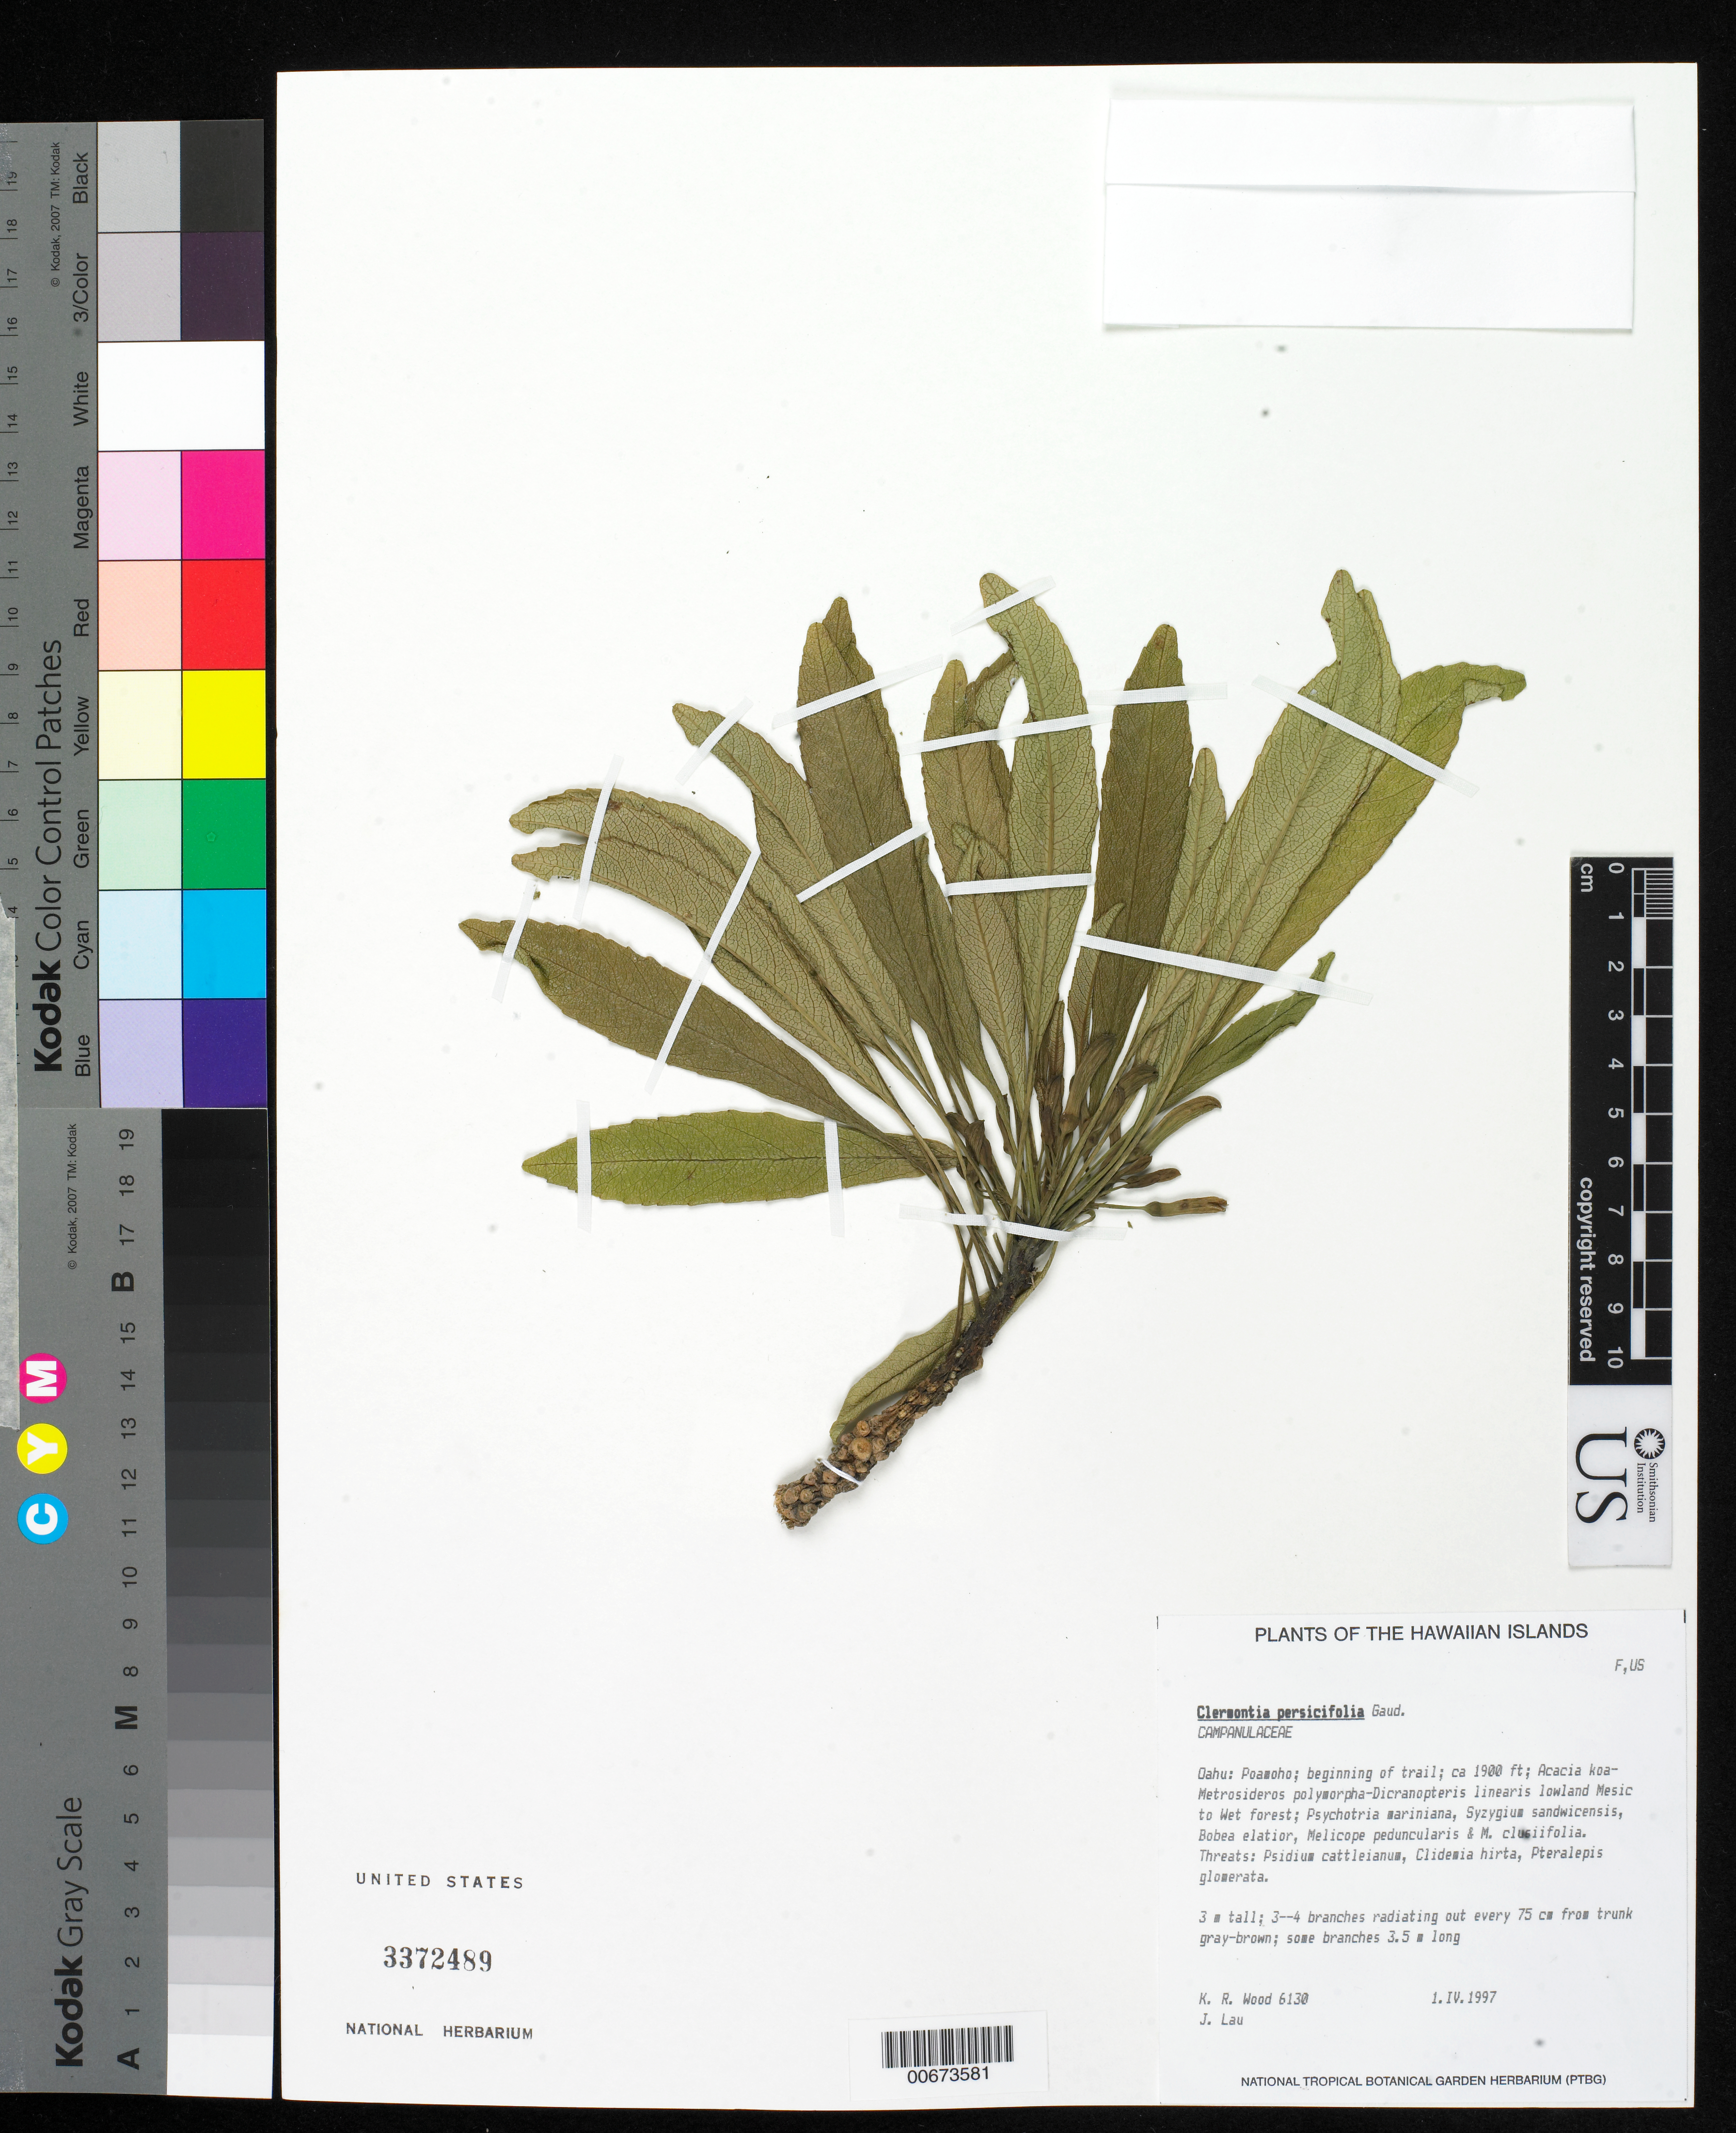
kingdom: Plantae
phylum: Tracheophyta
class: Magnoliopsida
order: Asterales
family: Campanulaceae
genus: Clermontia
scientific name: Clermontia persicifolia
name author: Gaudich.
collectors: K. R. Wood & J. Lau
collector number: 6130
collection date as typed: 1 Apr 1997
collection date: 1997-04-01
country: United States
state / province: Hawaii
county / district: Honolulu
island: Oahu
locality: Poamoho, beginning of trail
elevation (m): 579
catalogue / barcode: US 3372489